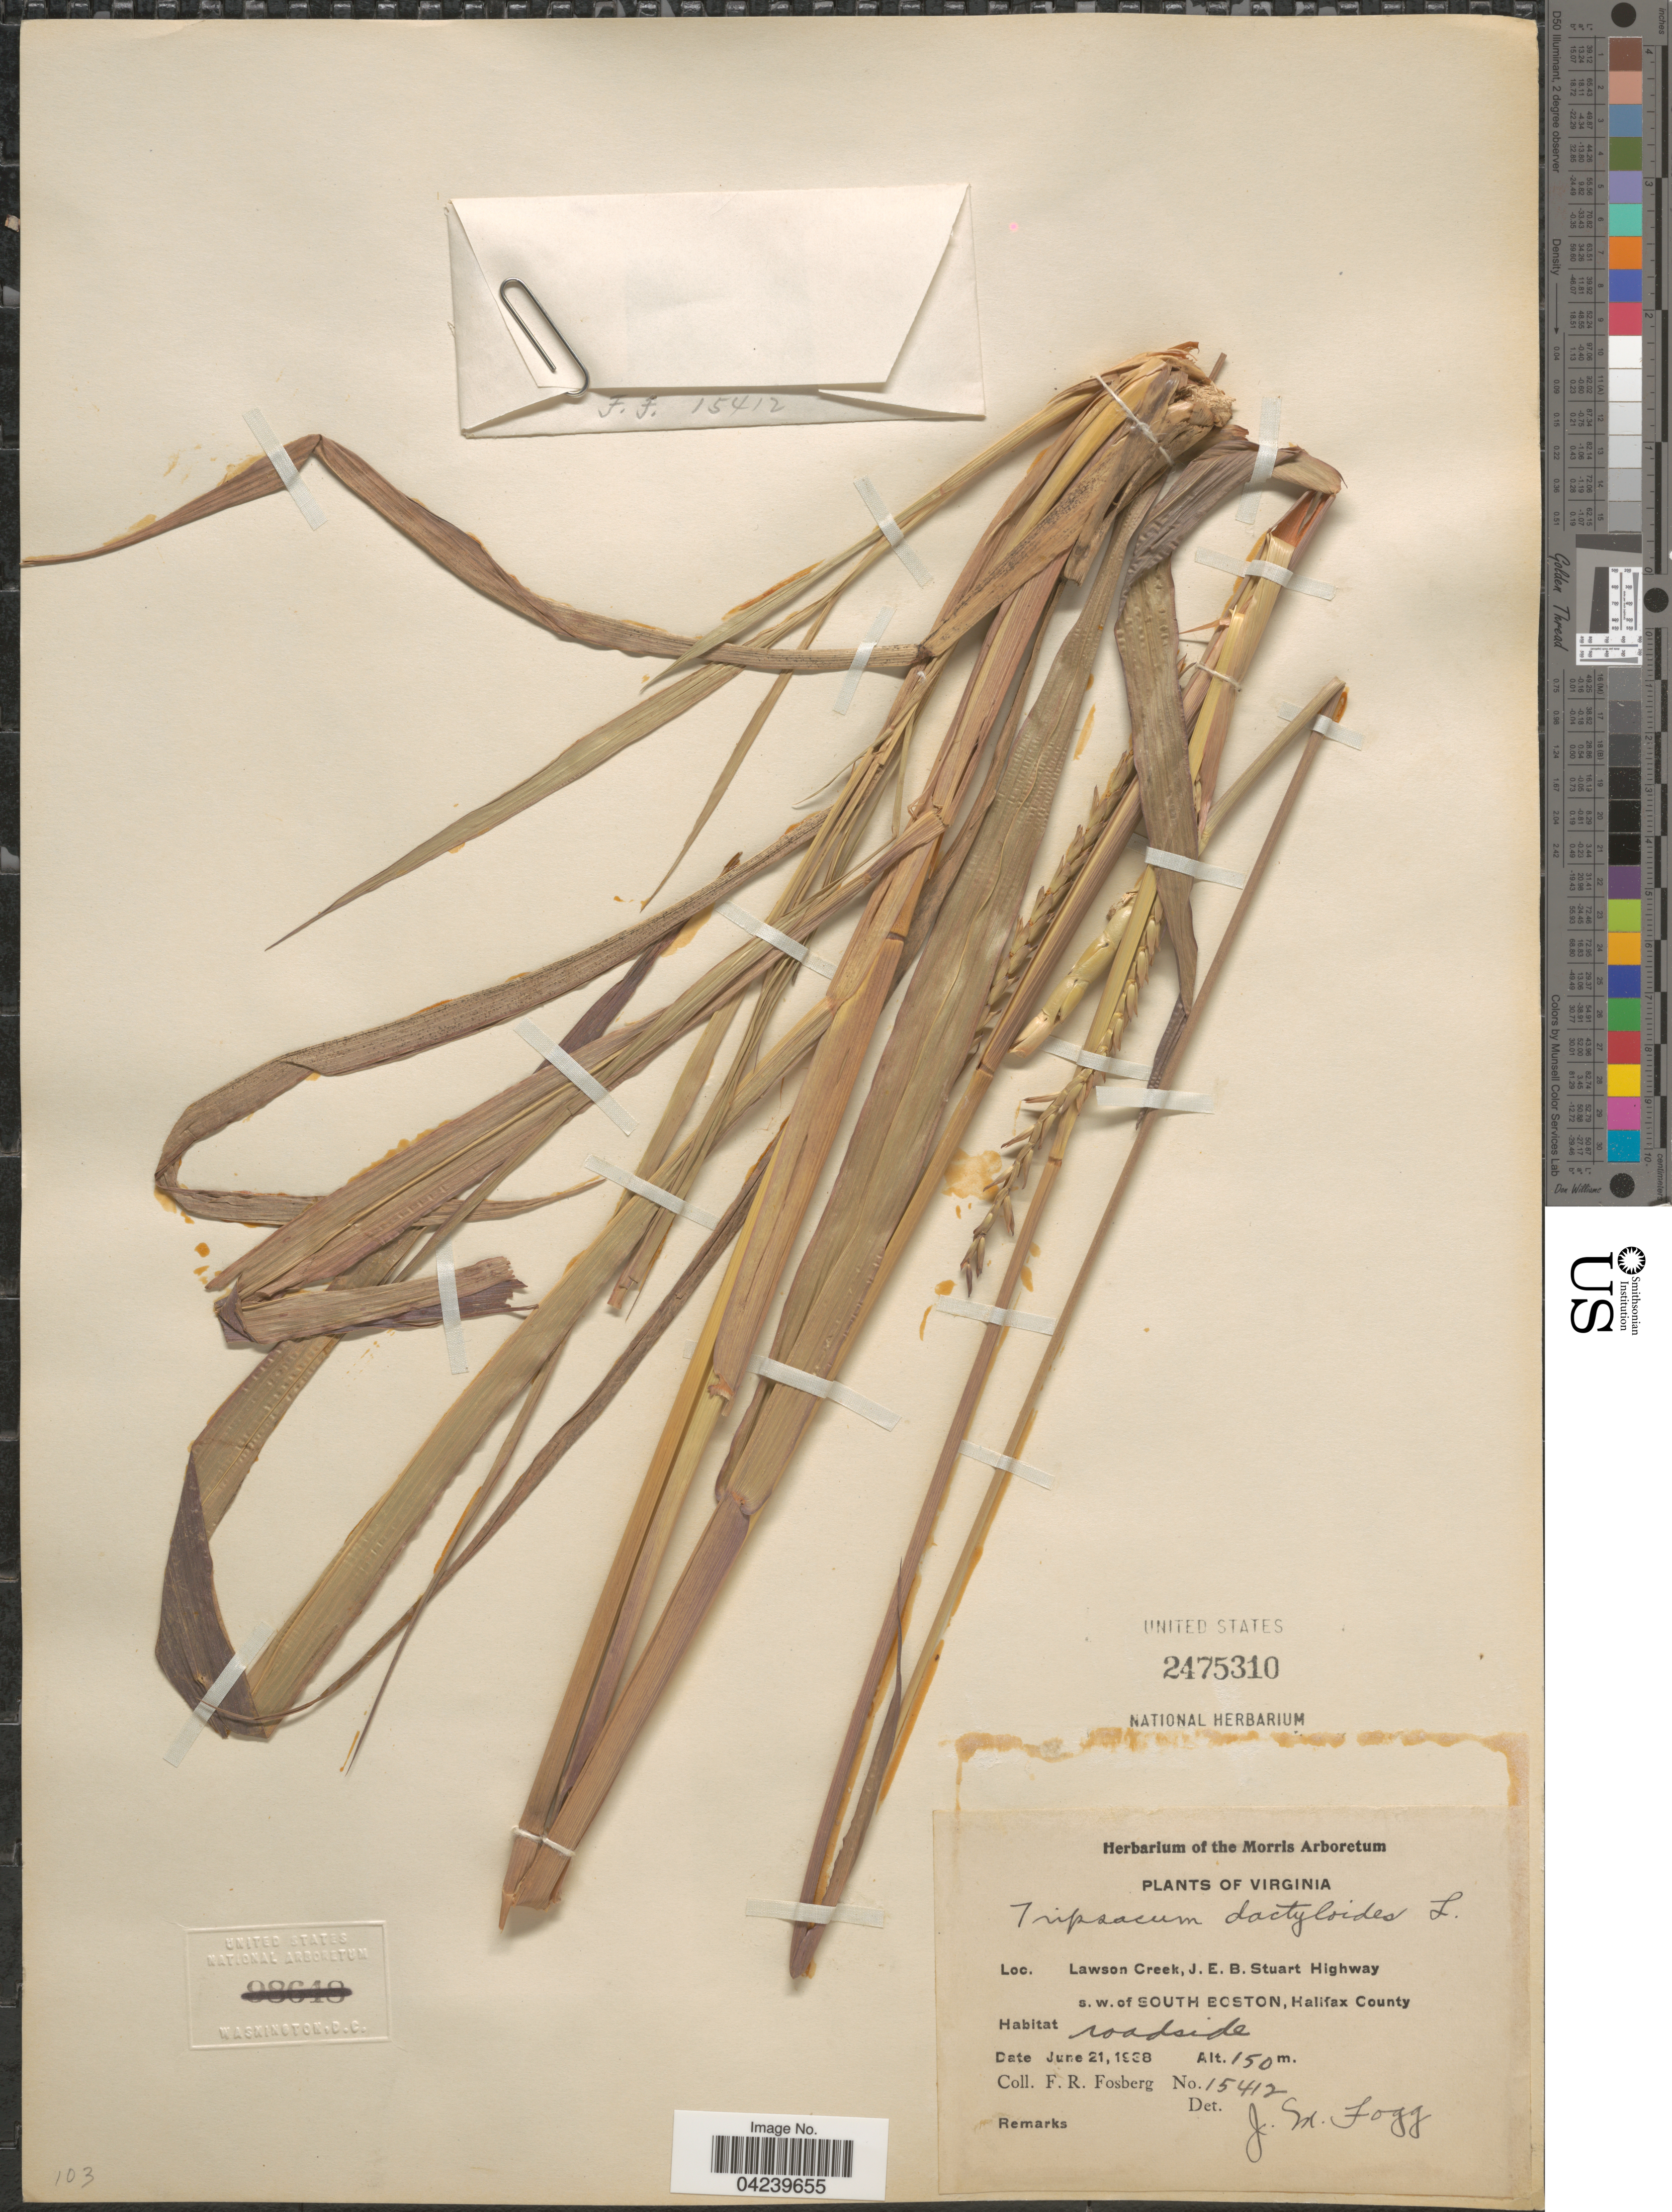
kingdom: Plantae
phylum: Tracheophyta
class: Liliopsida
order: Poales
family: Poaceae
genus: Tripsacum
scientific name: Tripsacum dactyloides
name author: (L.) L.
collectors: F. R. Fosberg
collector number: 15412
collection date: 1938-06-21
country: United States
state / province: Virginia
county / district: Halifax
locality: Lawson Creek, J. E. B. Stuart Highway s. w. of South Boston, Halifax County.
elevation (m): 150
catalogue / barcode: US 2475310